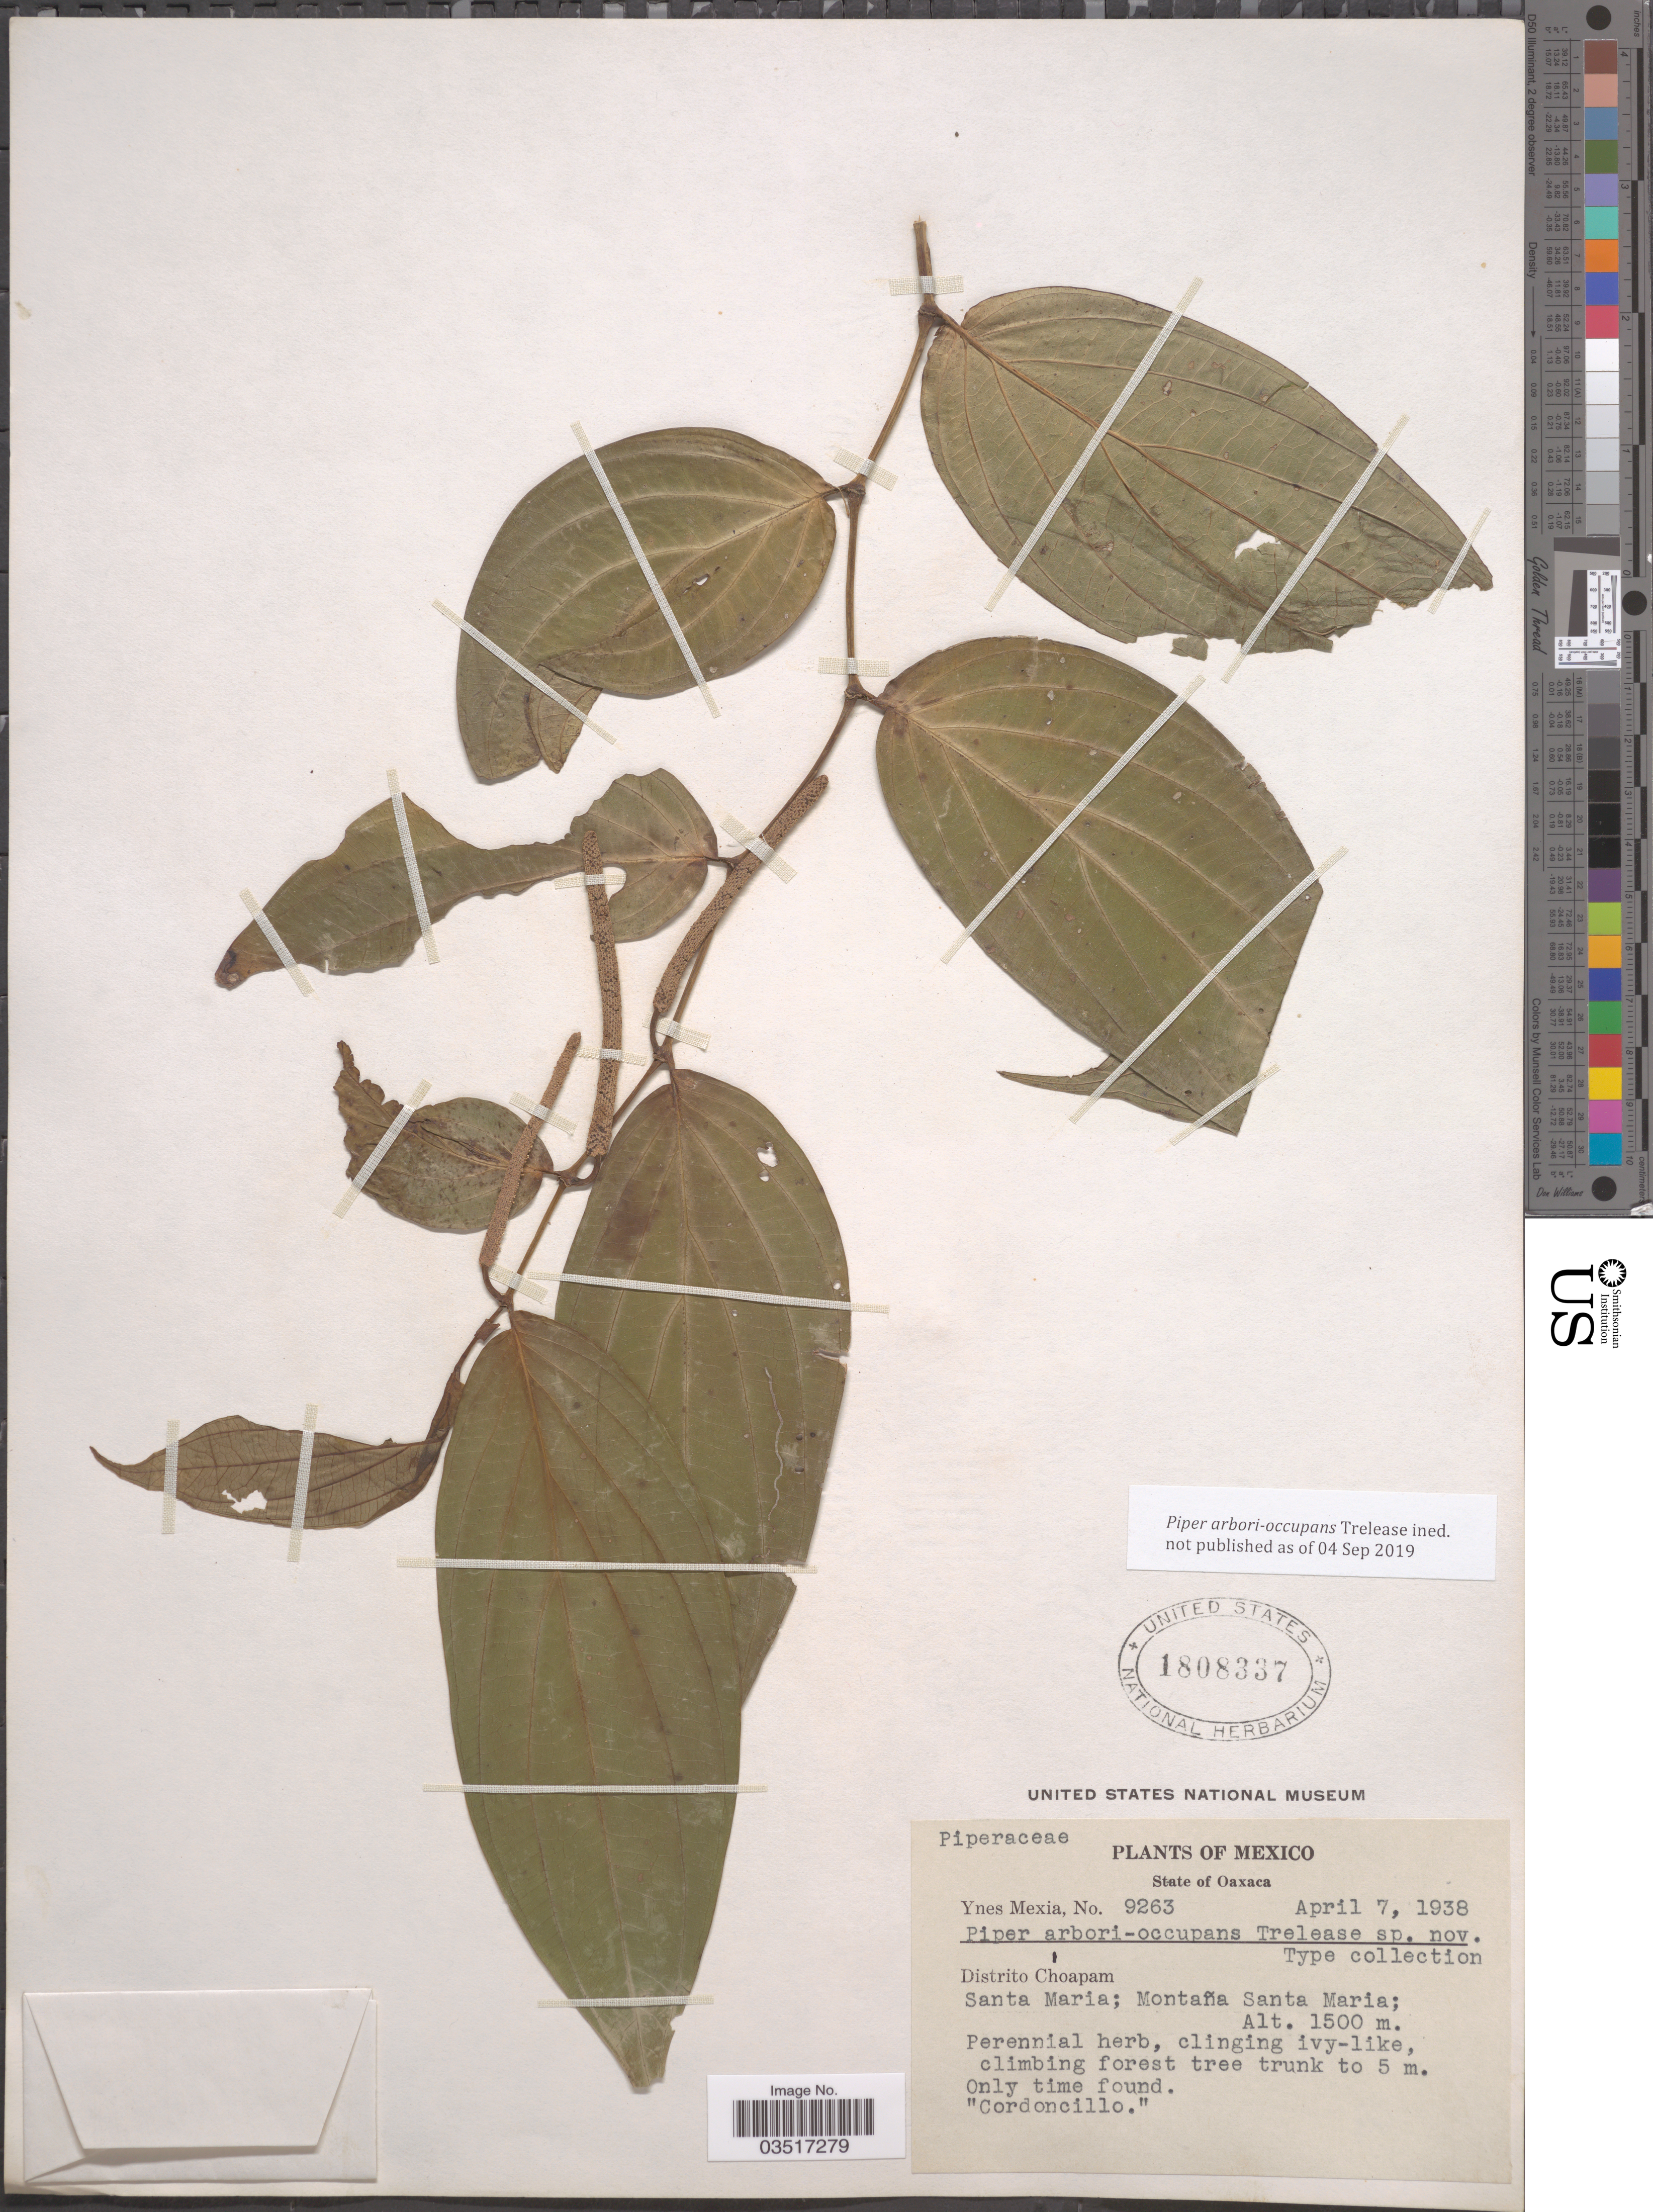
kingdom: Plantae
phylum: Tracheophyta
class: Magnoliopsida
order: Piperales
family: Piperaceae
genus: Piper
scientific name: Piper sp.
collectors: Y. Mexia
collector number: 9263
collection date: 1938-04-07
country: Mexico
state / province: Oaxaca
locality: Distrito Choapam. Santa Maria; Montaña Santa Maria.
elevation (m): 1500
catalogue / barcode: US 1808337